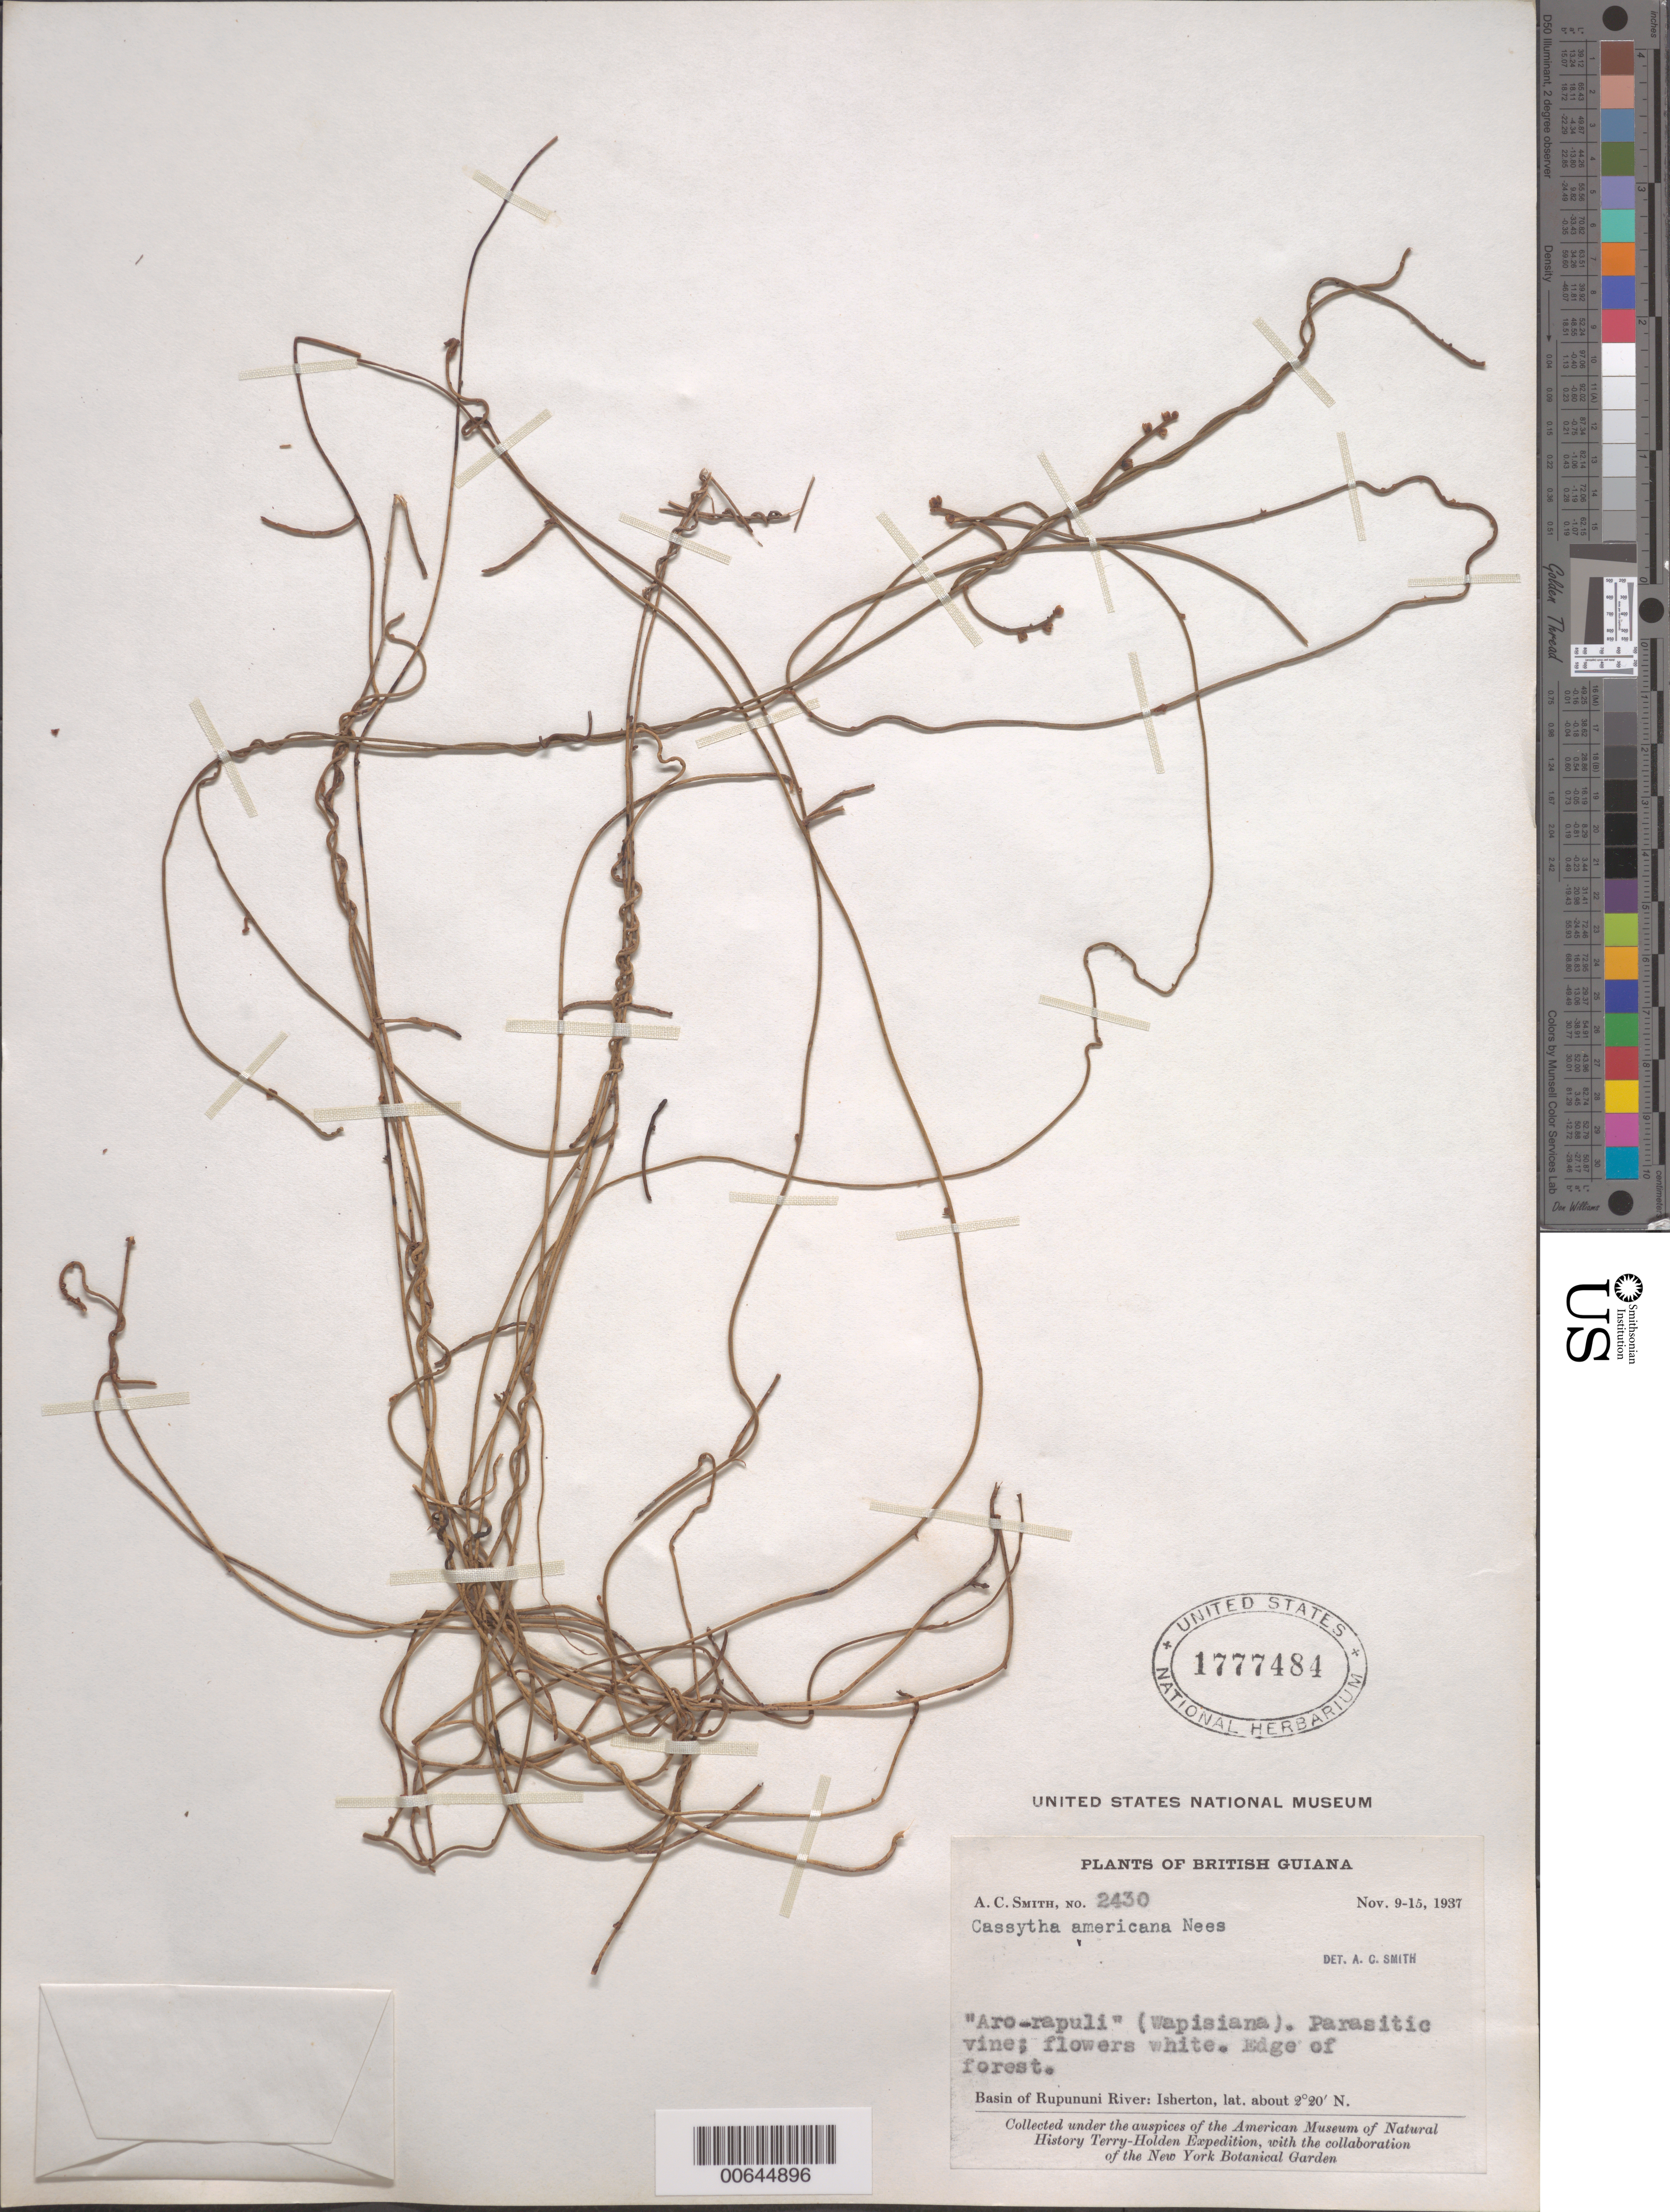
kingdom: Plantae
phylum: Tracheophyta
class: Magnoliopsida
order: Laurales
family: Lauraceae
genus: Cassytha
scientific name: Cassytha americana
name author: Nees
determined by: Smith, A. C.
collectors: A. C. Smith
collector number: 2430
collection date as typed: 9-Nov-37 to 15-Nov-37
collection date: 1937-11-09/1937-11-15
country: Guyana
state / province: U. Takutu-U. Essequibo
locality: Isherton, basin of Rupununi River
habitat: Edge of forest.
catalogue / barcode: US 1777484